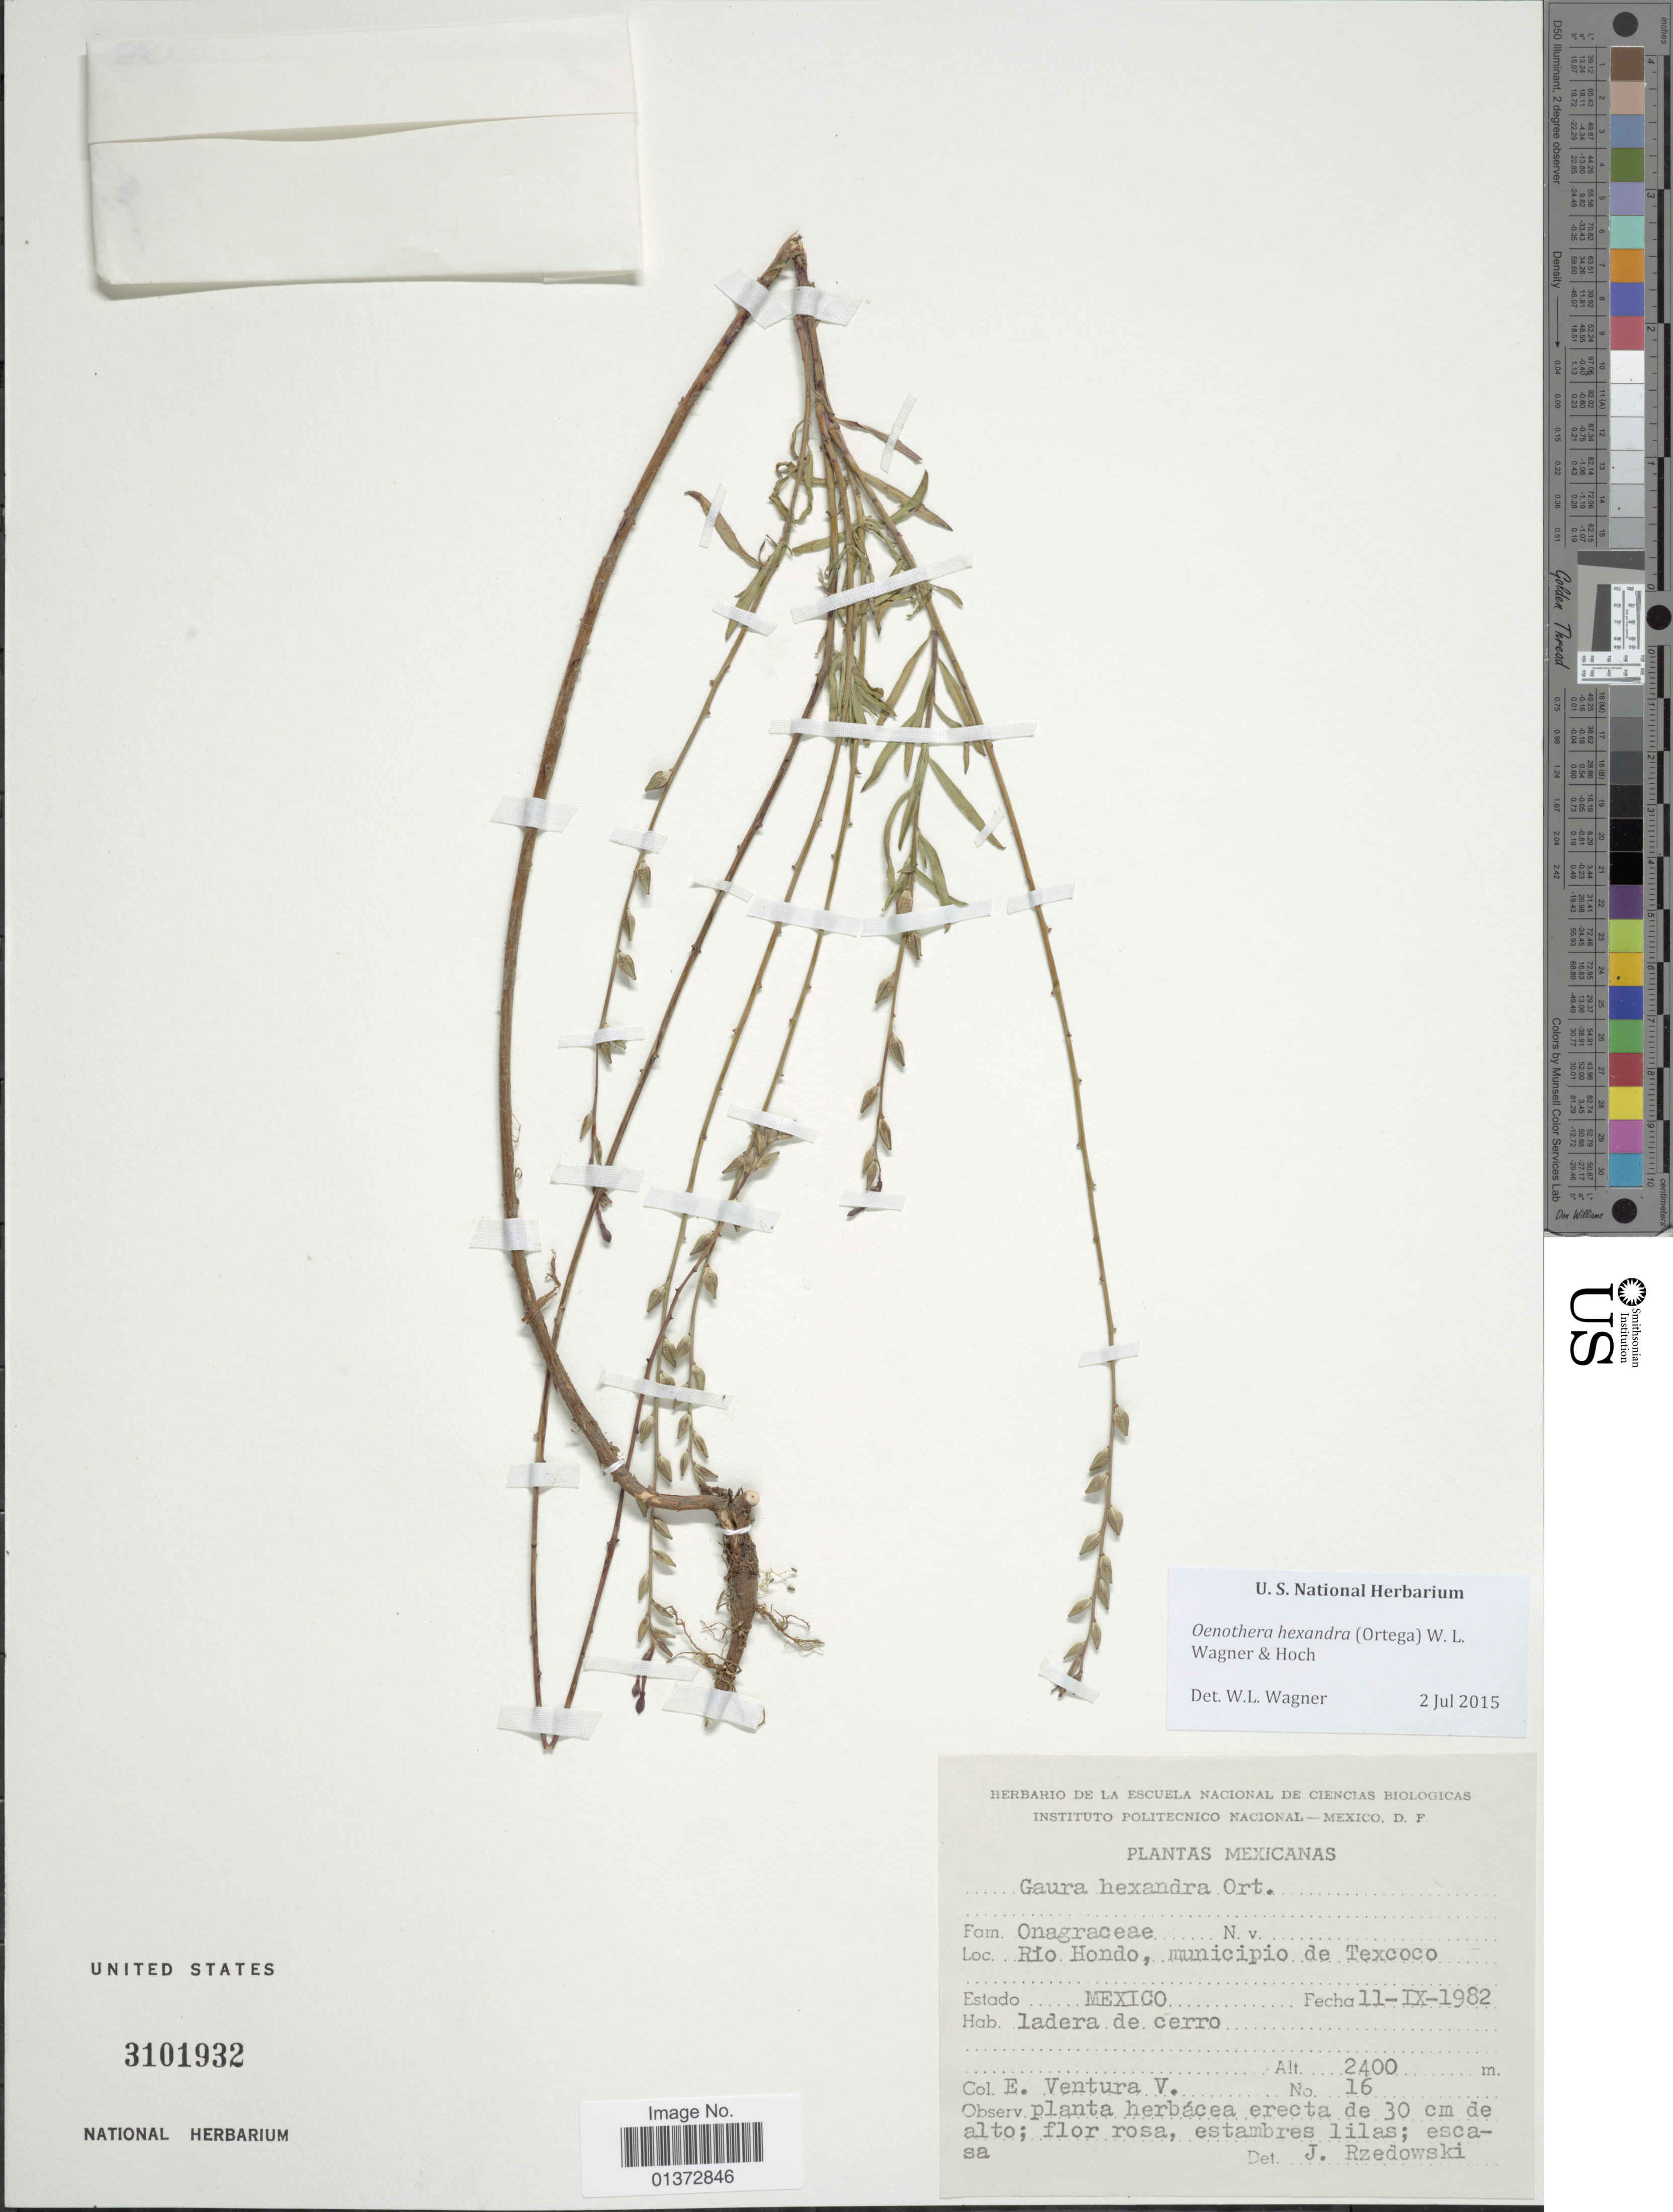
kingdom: Plantae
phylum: Tracheophyta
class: Magnoliopsida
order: Myrtales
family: Onagraceae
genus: Oenothera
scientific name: Oenothera hexandra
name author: (Ortega) W.L. Wagner & Hoch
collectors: E. Ventura V.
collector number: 16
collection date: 1982-09-11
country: Mexico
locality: Rio Hondo, municipio de Texcoco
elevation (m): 2400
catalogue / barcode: US 3101932